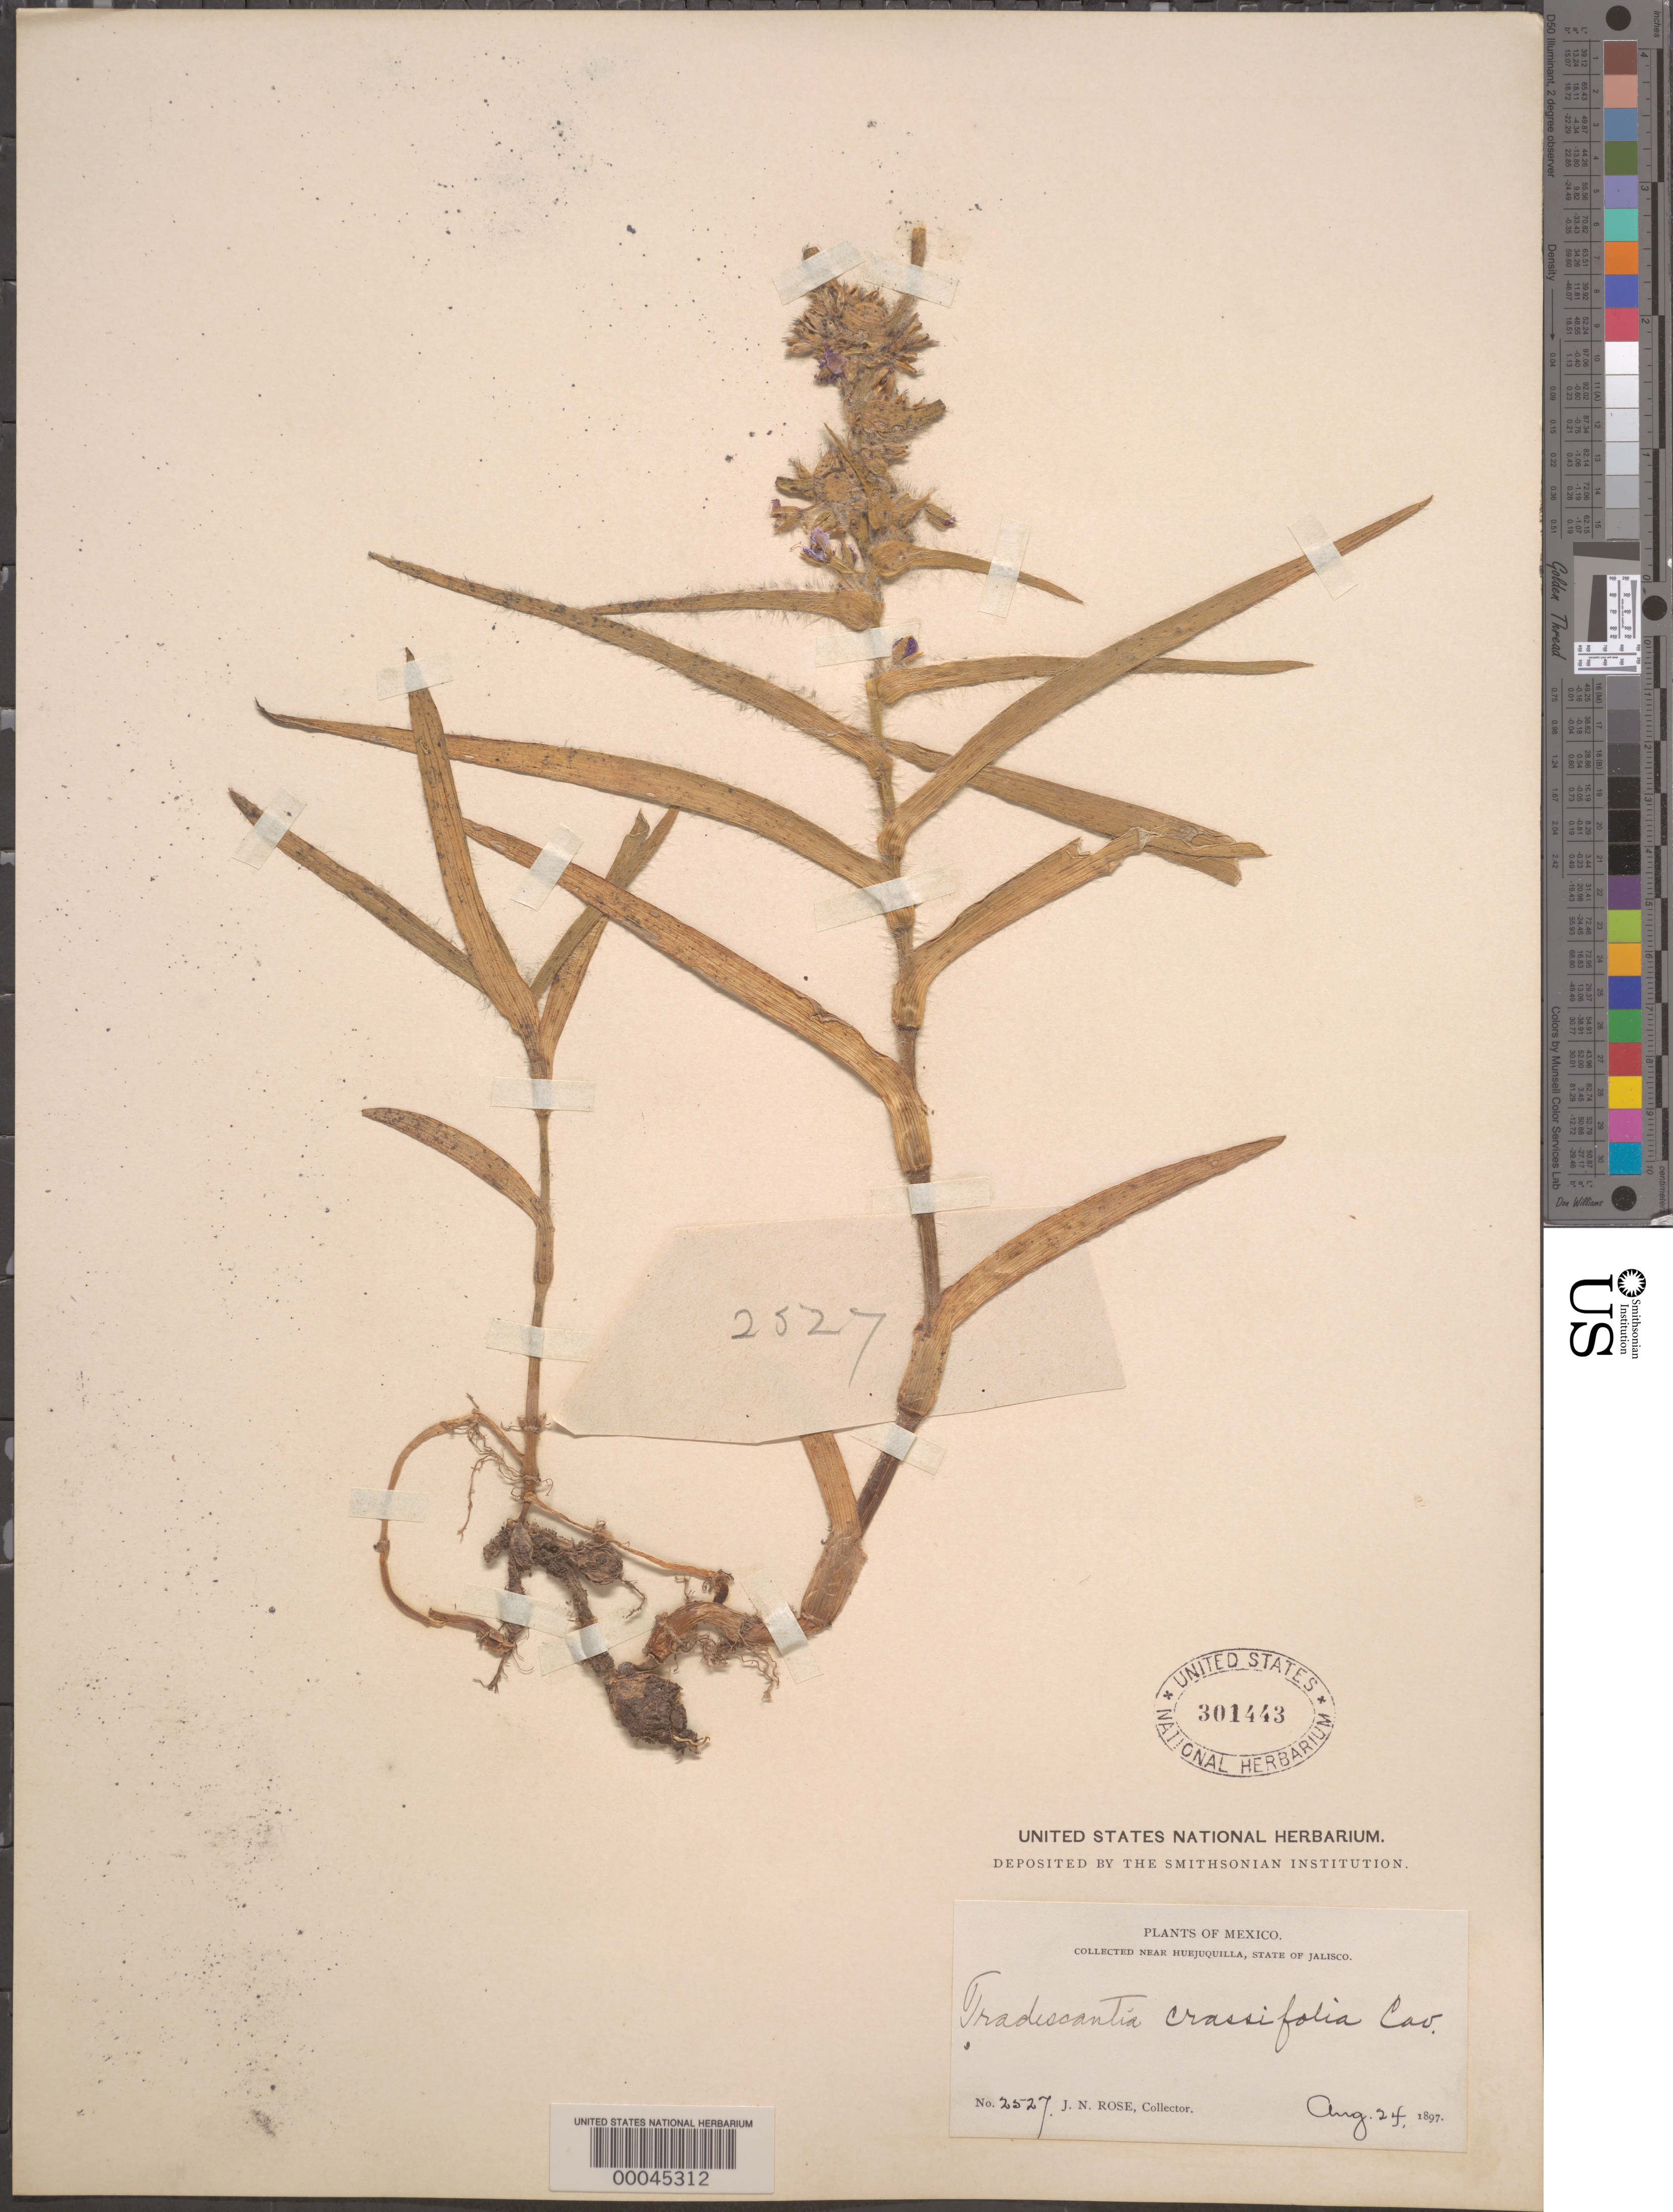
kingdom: Plantae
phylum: Tracheophyta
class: Liliopsida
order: Commelinales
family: Commelinaceae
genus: Tradescantia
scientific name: Tradescantia crassifolia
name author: Cav.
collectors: J. N. Rose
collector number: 2527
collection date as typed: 24 Aug 1897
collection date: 1897-08-24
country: Mexico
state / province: Jalisco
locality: Near Huejuquilla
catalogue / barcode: US 301443